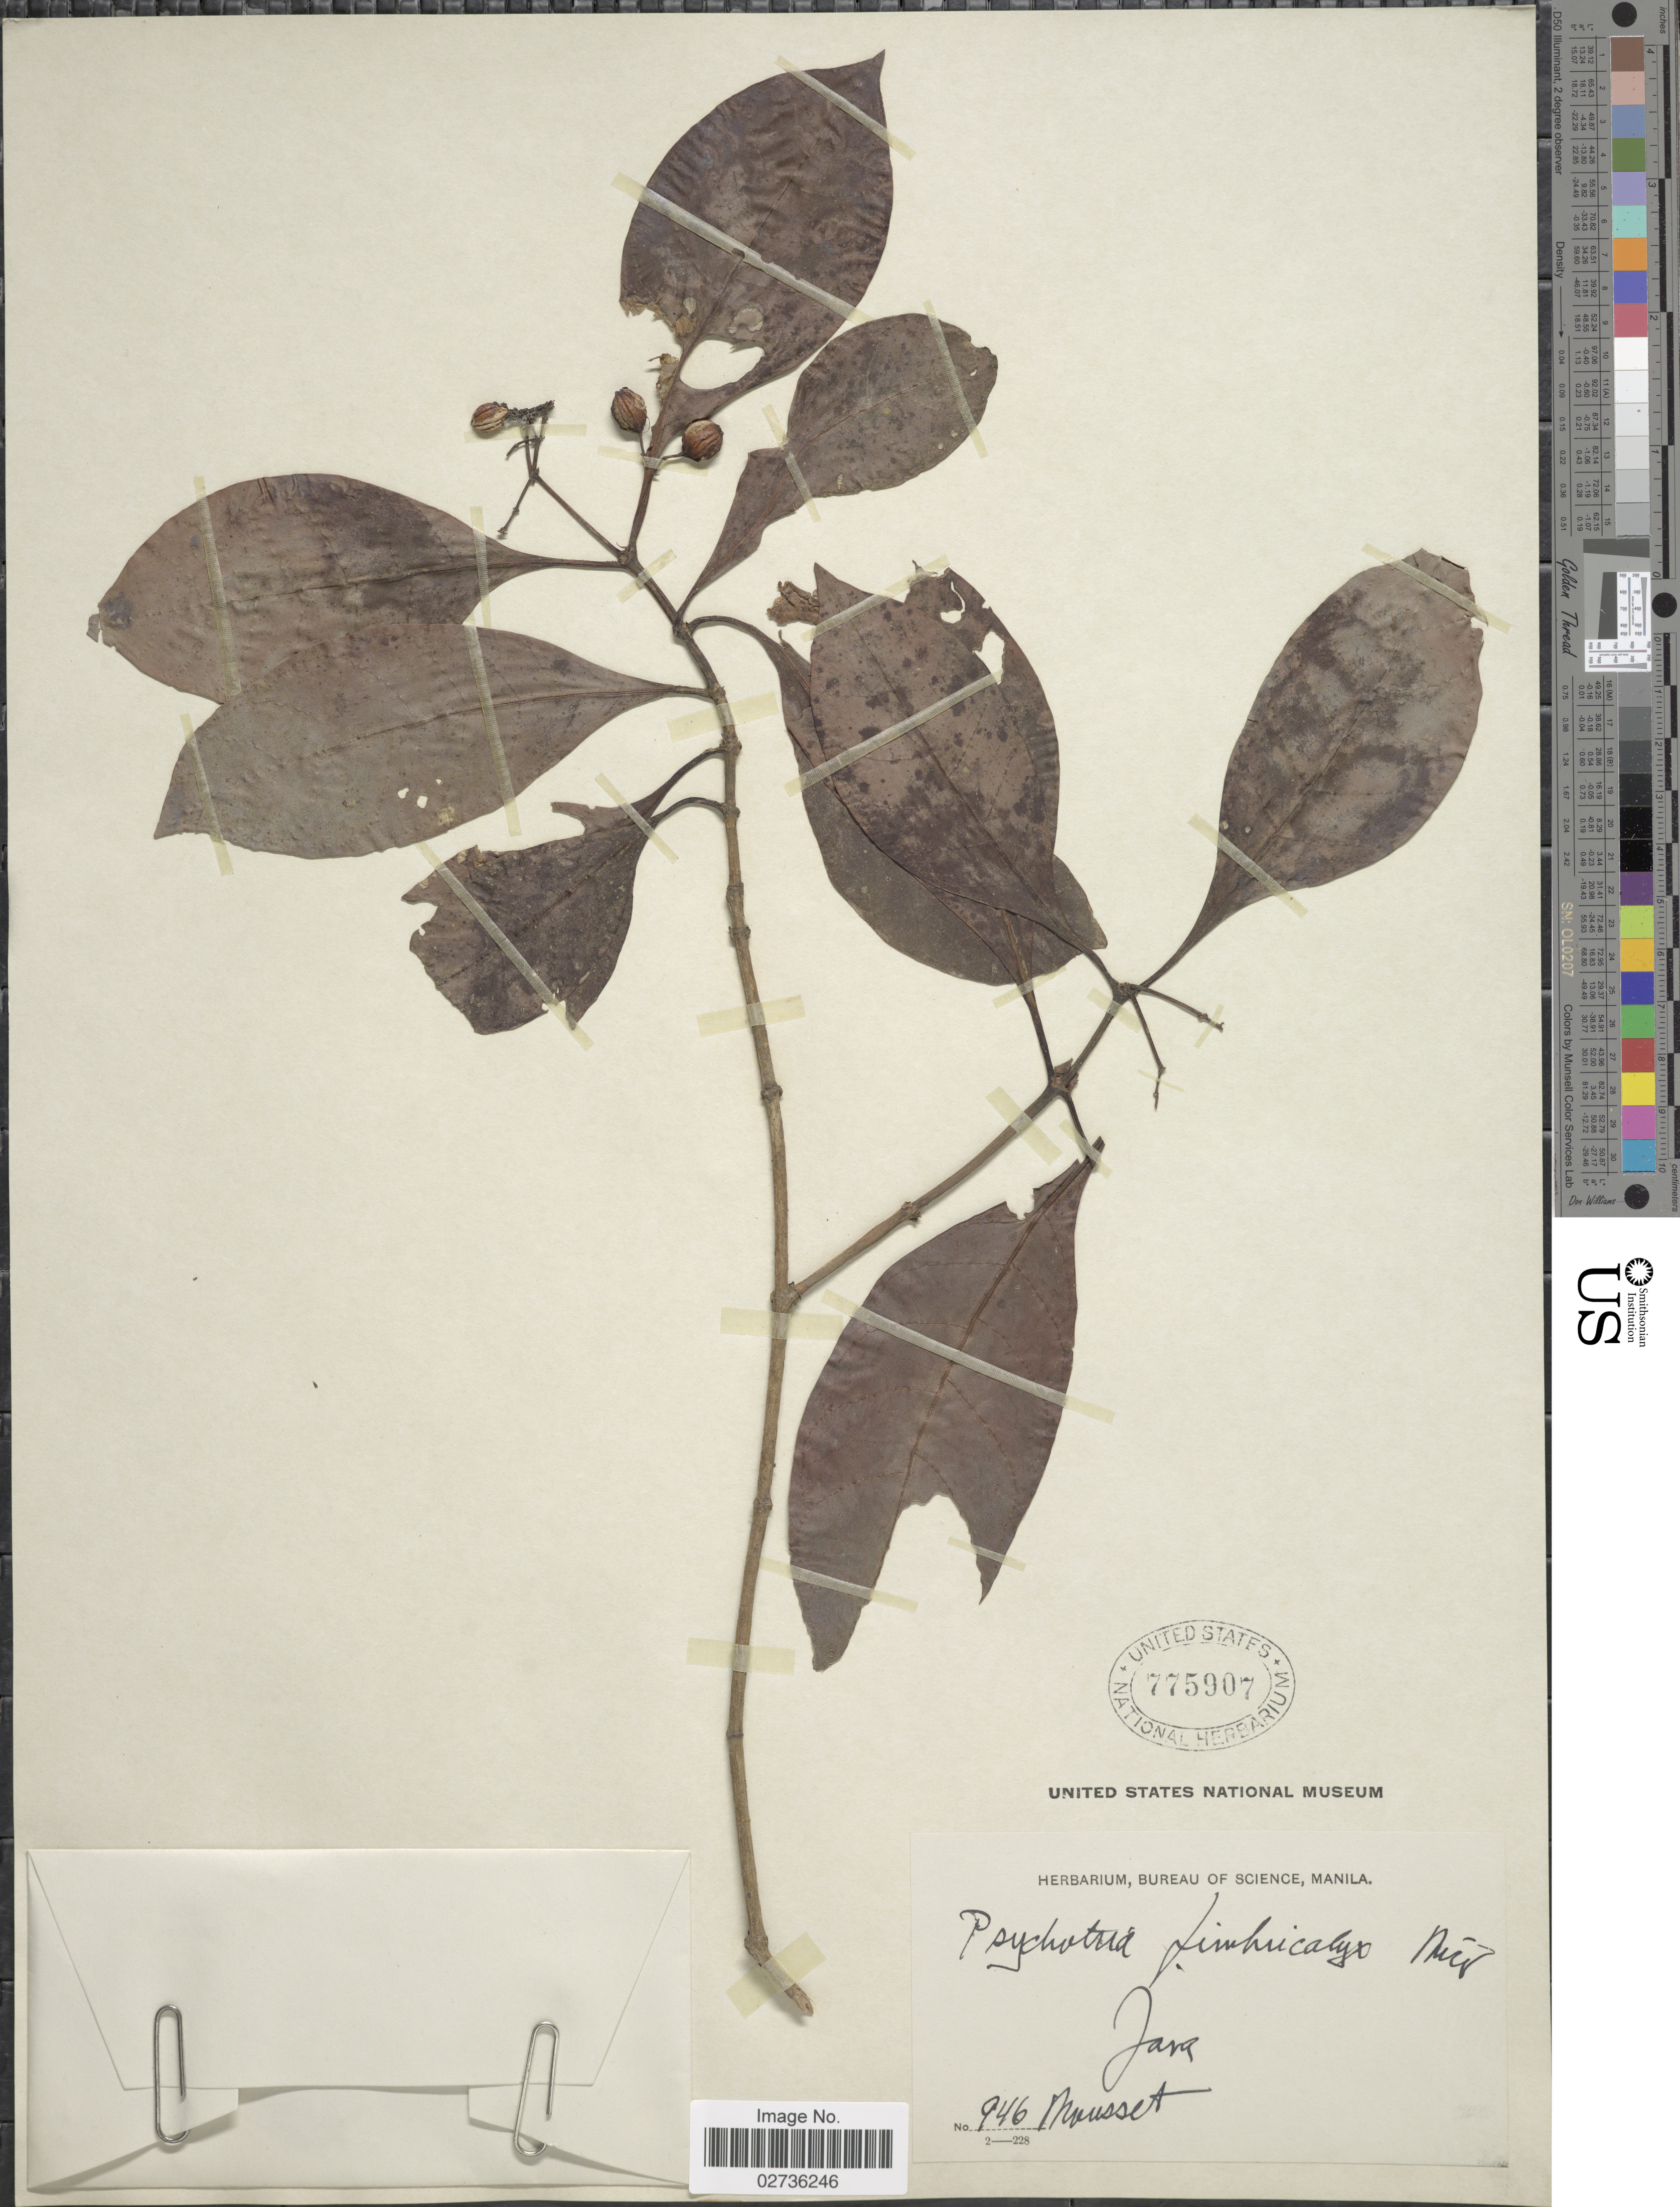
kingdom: Plantae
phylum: Tracheophyta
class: Magnoliopsida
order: Gentianales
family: Rubiaceae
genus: Psychotria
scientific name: Psychotria fimbricalyx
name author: (Miq.) Boerl.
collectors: Mousset, --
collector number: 946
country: Indonesia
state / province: Java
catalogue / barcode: US 775907